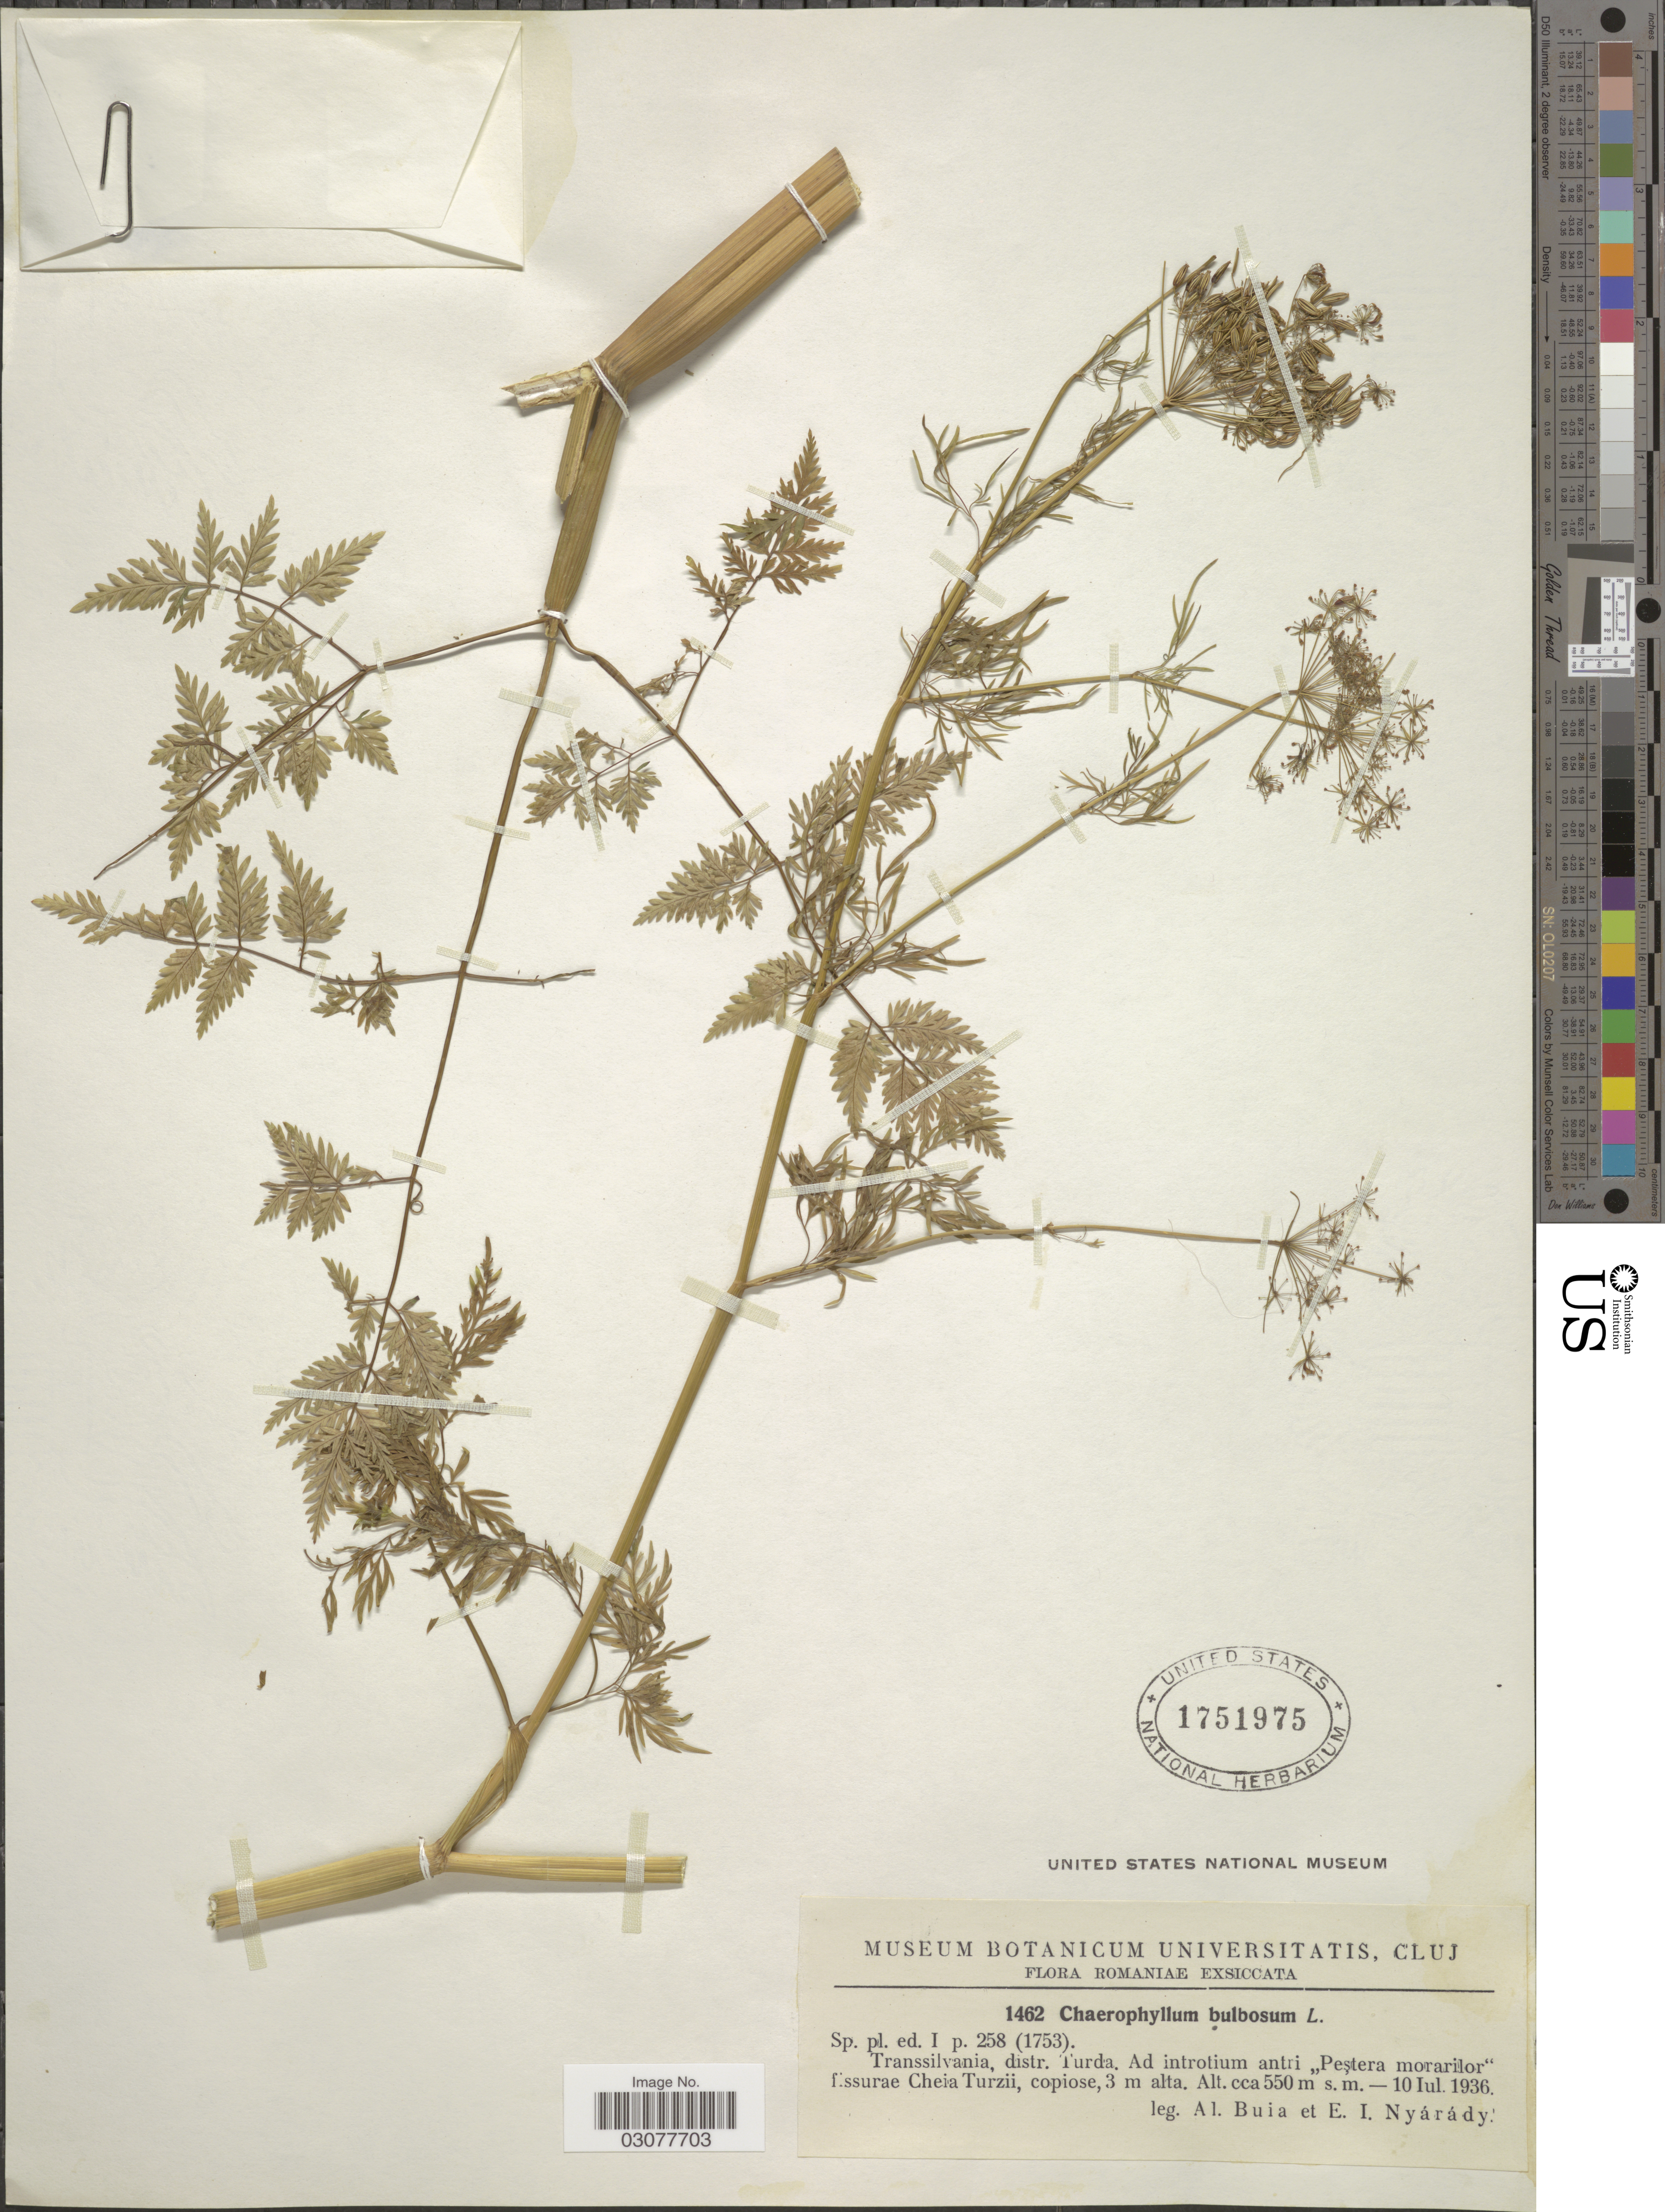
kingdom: Plantae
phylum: Tracheophyta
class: Magnoliopsida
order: Apiales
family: Apiaceae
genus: Chaerophyllum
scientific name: Chaerophyllum bulbosum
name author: L.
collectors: A. Buia & E. Nyárády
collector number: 1462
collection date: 1936-07-10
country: Romania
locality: Transsilvania, distr. Turda. Ad introtium antri "Pestera morarilor" fissurae Cheia Turzii, copiose, 3m.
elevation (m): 550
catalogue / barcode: US 1751975